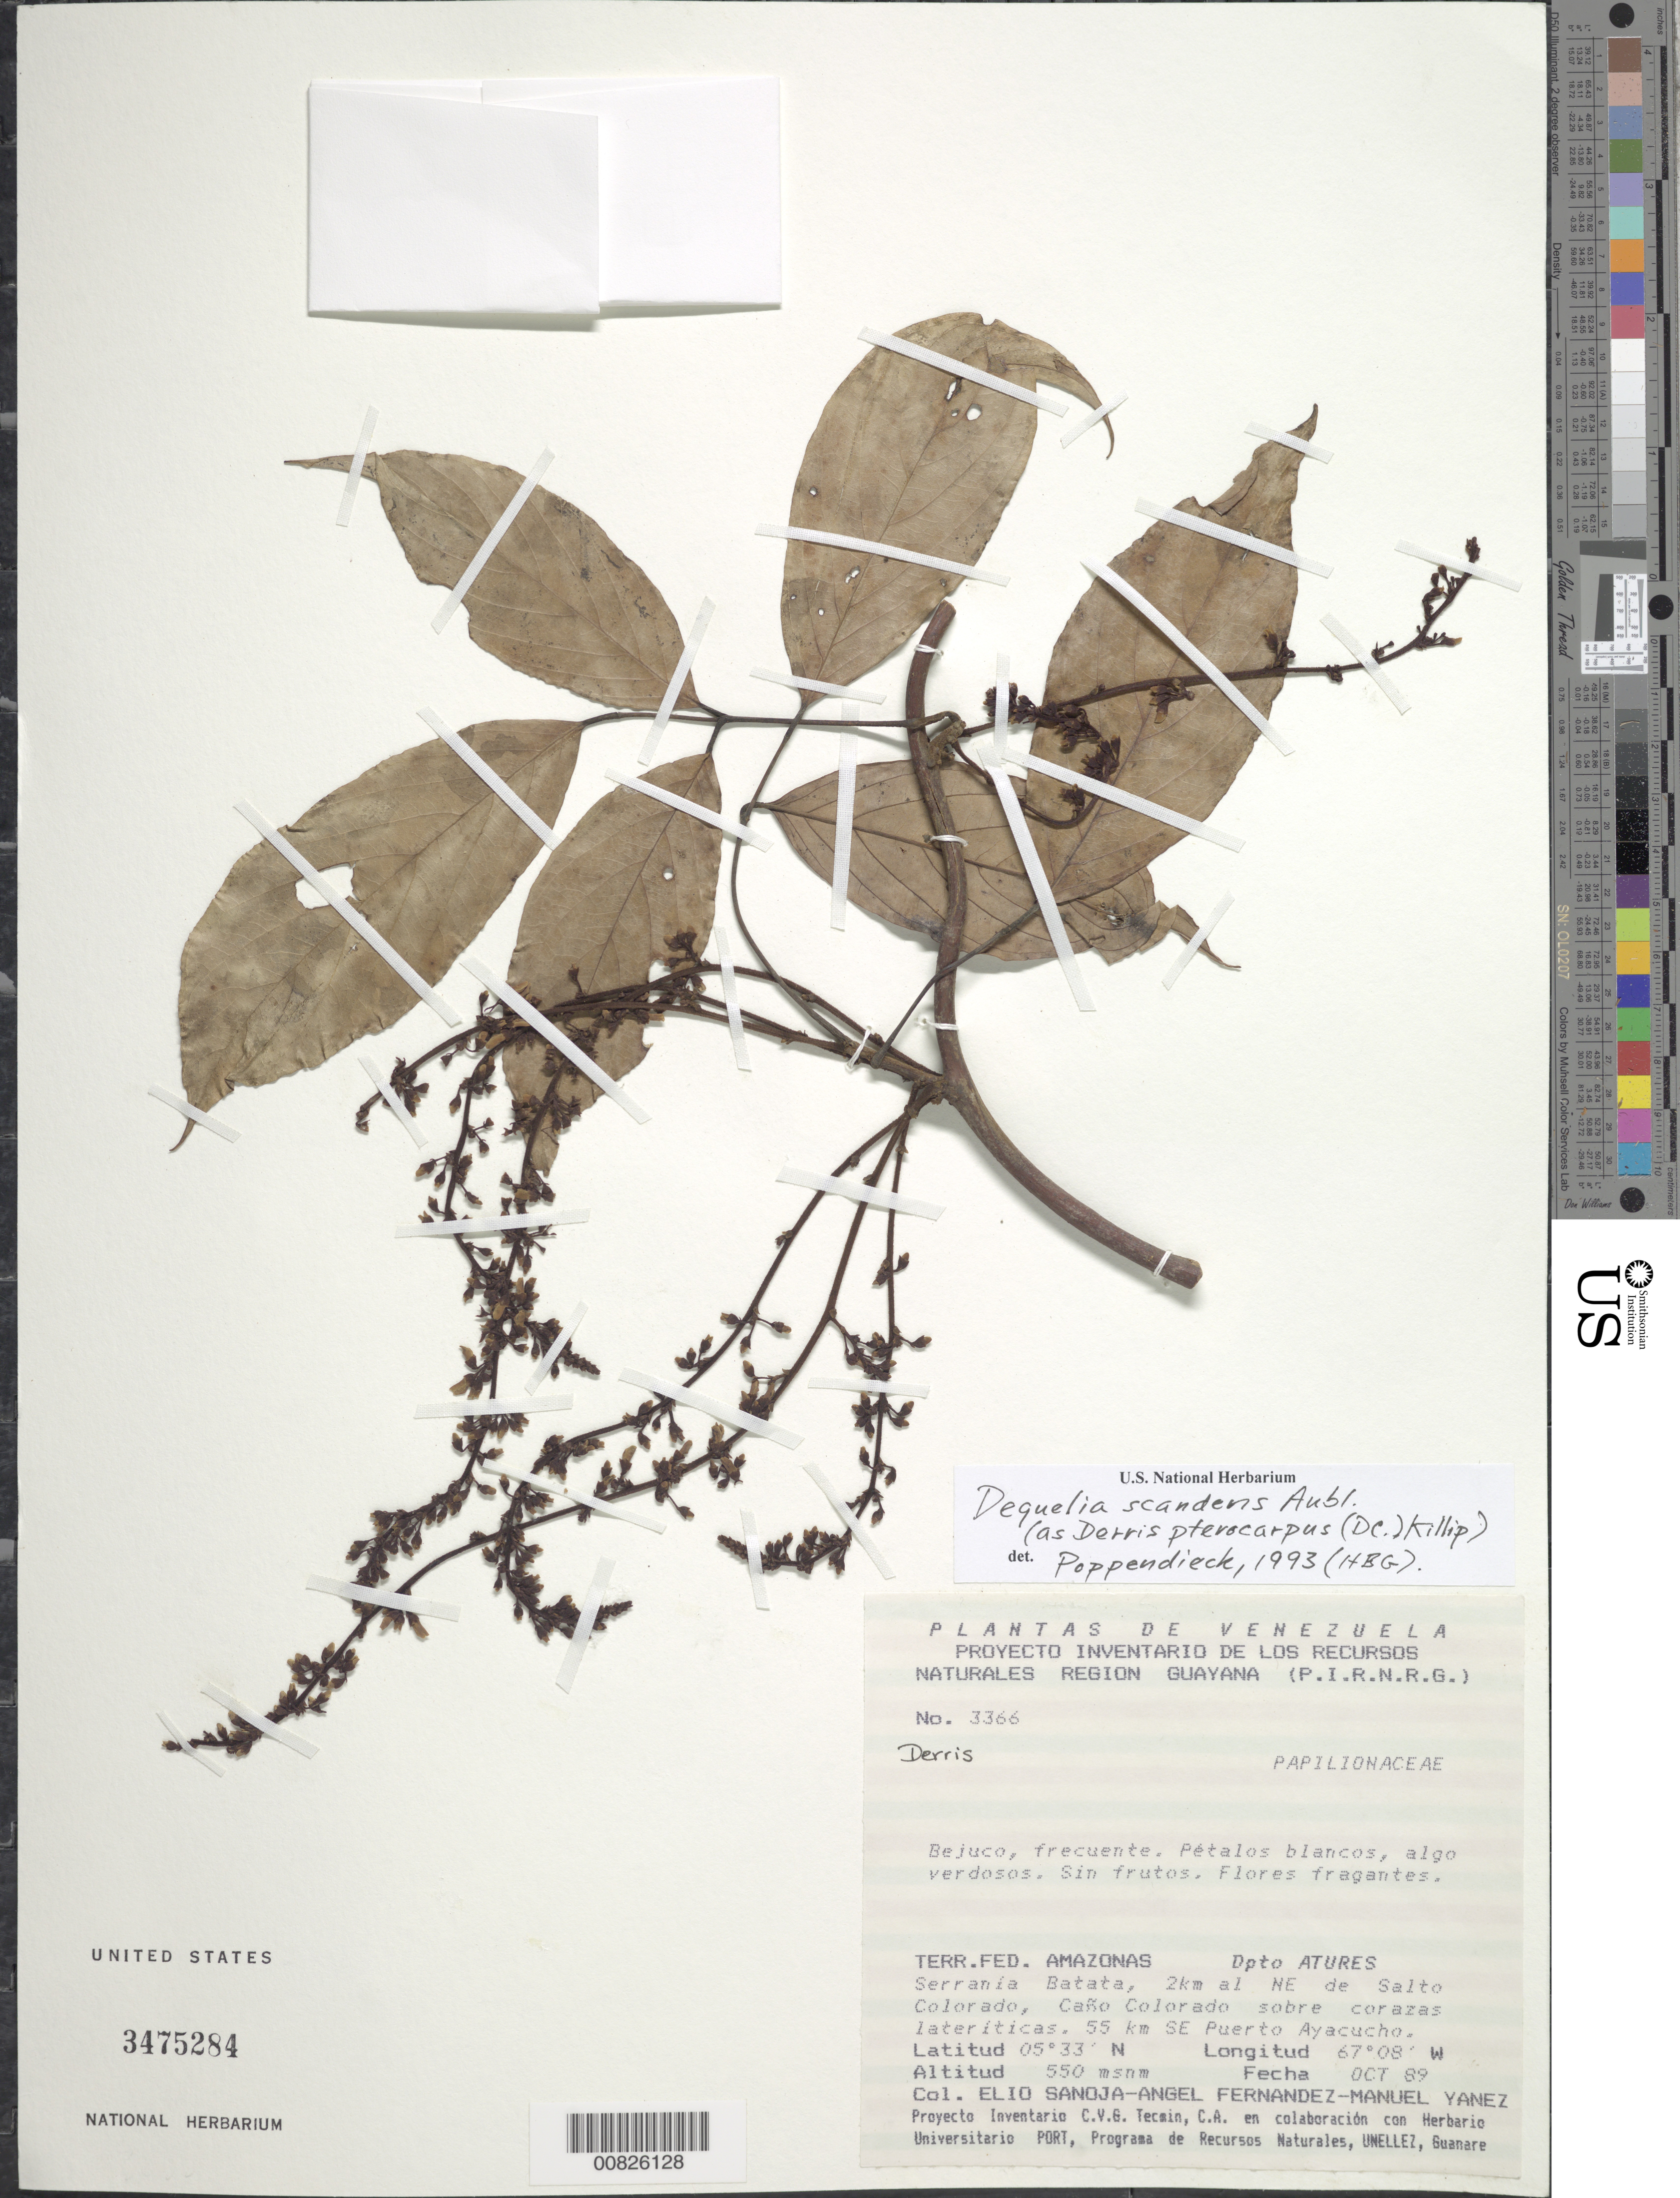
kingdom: Plantae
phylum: Tracheophyta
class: Magnoliopsida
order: Fabales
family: Fabaceae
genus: Deguelia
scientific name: Deguelia scandens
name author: Aubl.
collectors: E. Sanoja, A. Fernandez & M. Yanez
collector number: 3366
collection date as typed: Oct-89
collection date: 1989-10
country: Venezuela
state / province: Amazonas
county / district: Atures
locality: Serrania Batata, 2 km NE de Salto Colorado, Caño Colorado, 55 km SE Puerto Ayacucho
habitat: Sobre corazas lateríticas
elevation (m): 550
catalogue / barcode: US 3475284